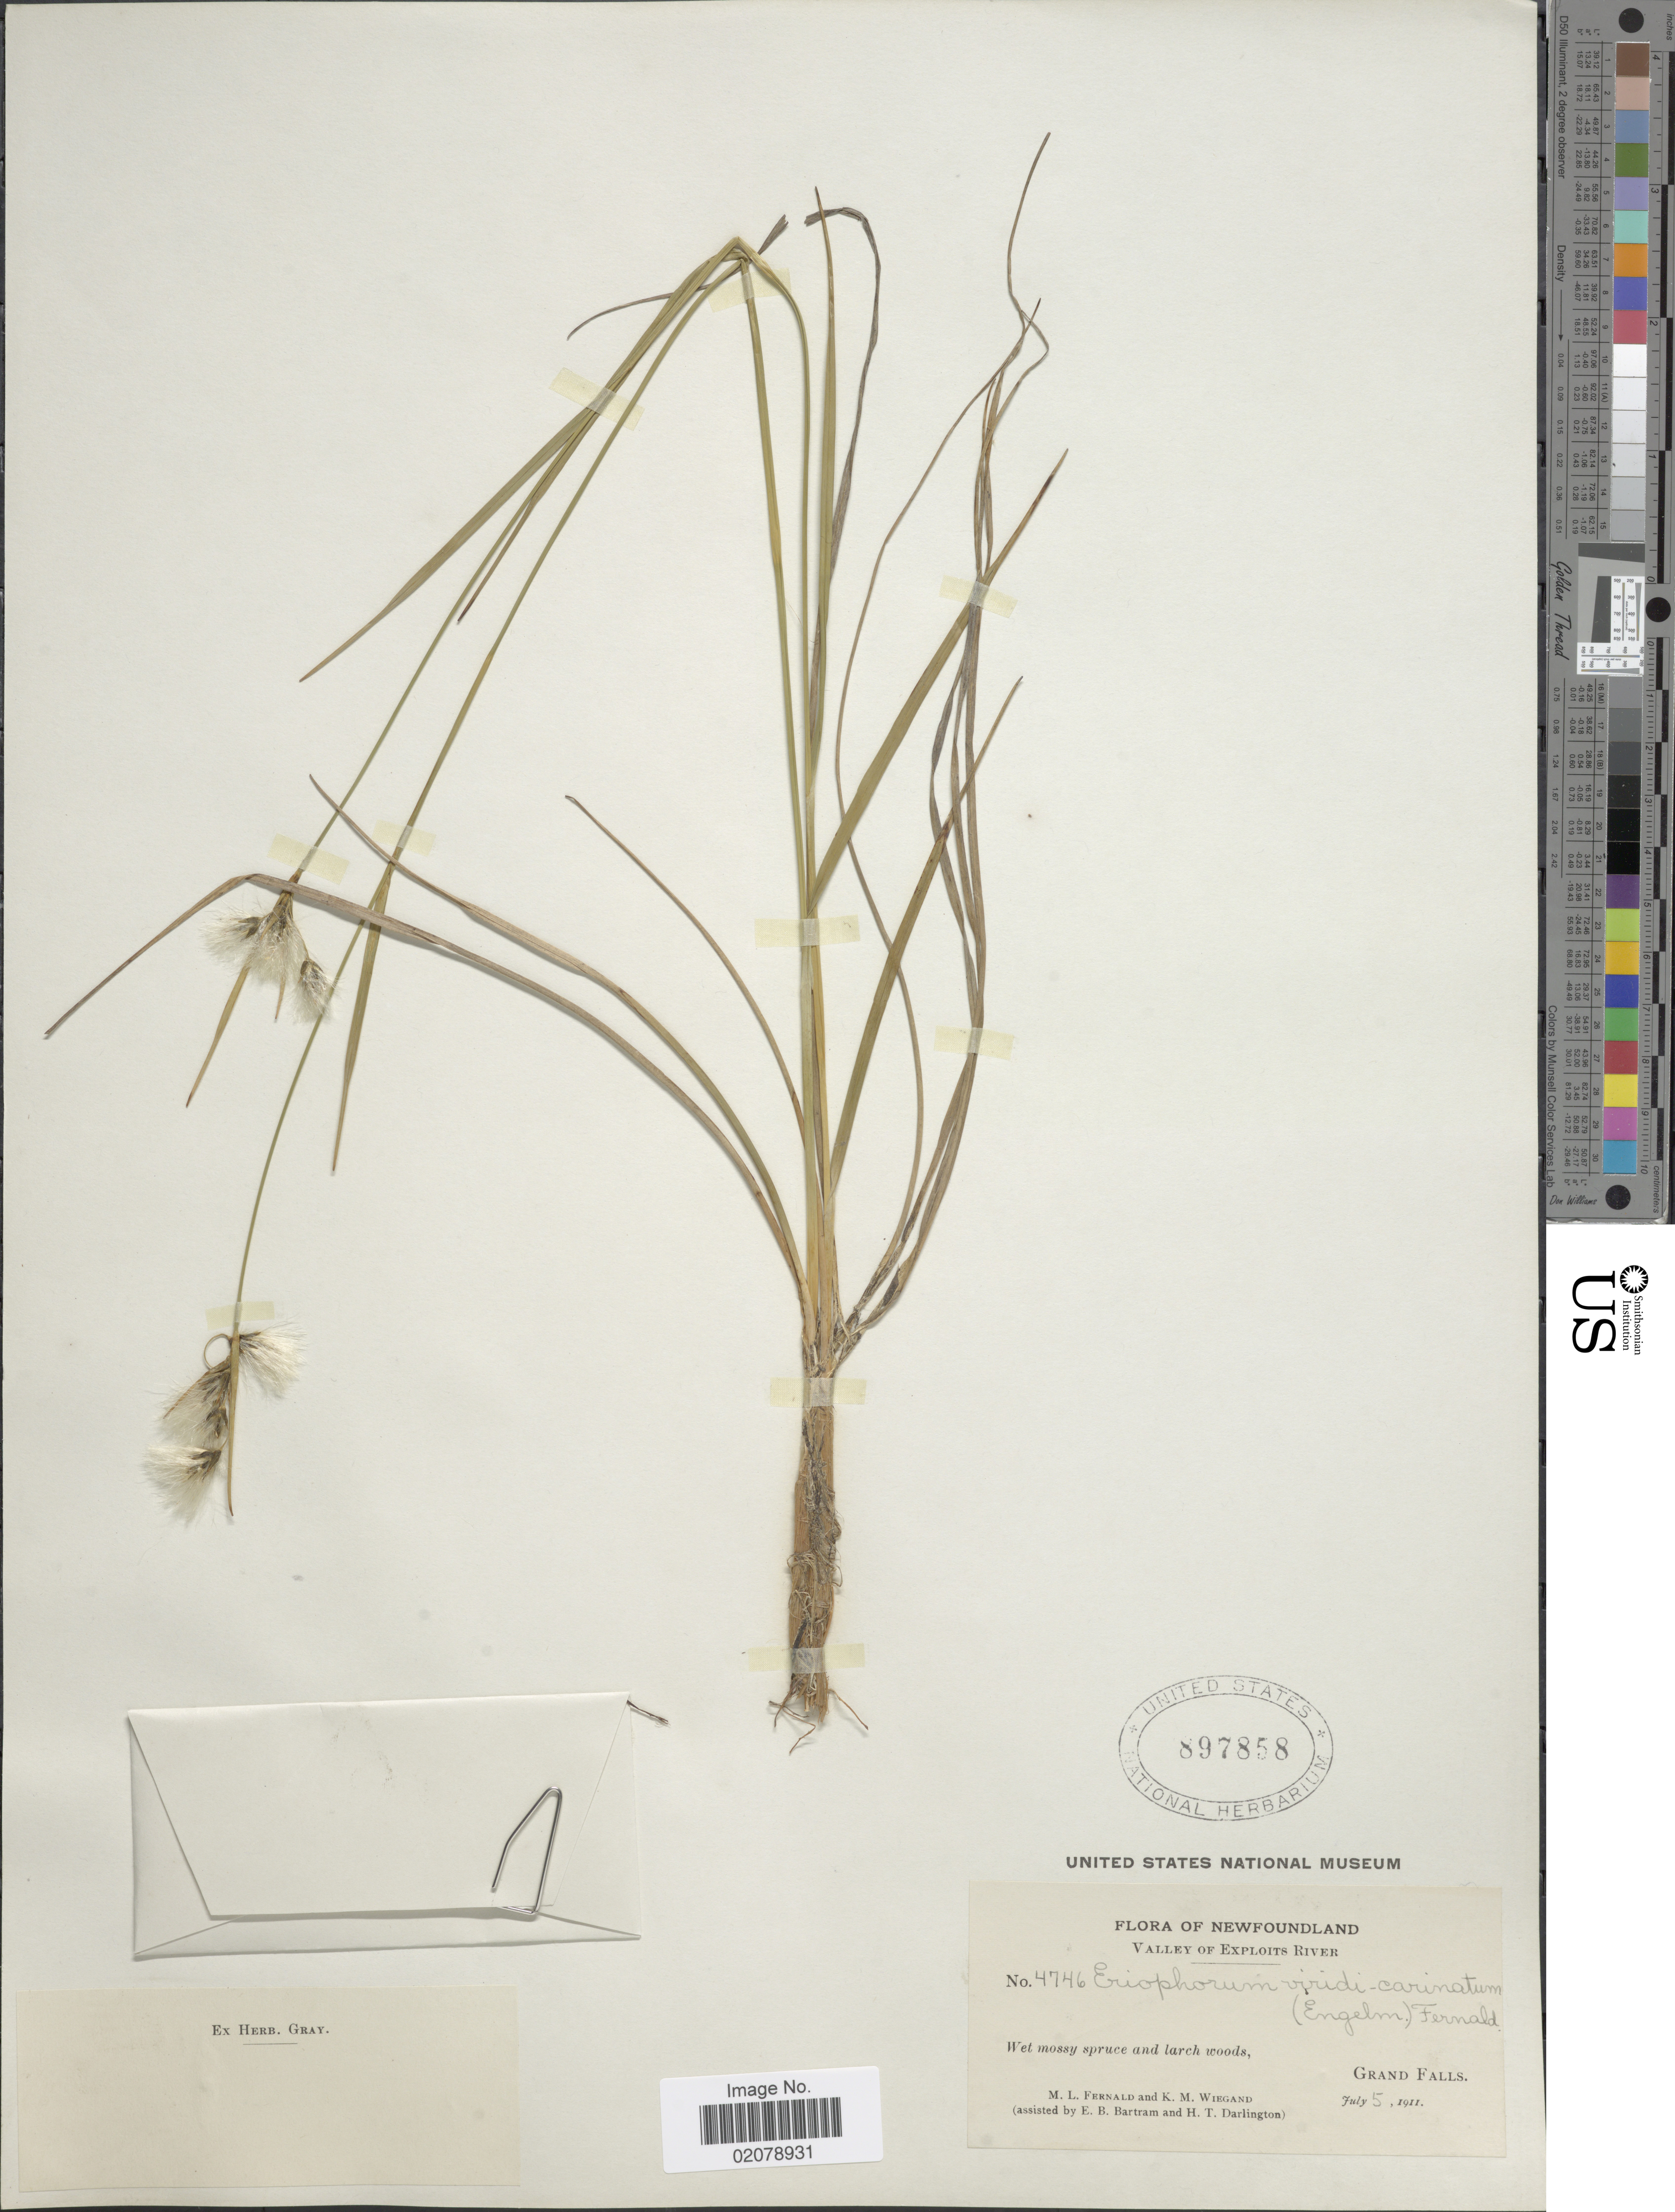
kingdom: Plantae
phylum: Tracheophyta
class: Liliopsida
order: Poales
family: Cyperaceae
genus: Eriophorum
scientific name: Eriophorum viridicarinatum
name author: (Englem.) Fernald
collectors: M. L. Fernald, K. M. Wiegand, E. B. Bartram & H. Darlington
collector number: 4746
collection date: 1911-07-05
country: Canada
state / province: Newfoundland and Labrador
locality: Valley of Exploits River. Grand Falls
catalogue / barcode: US 897858